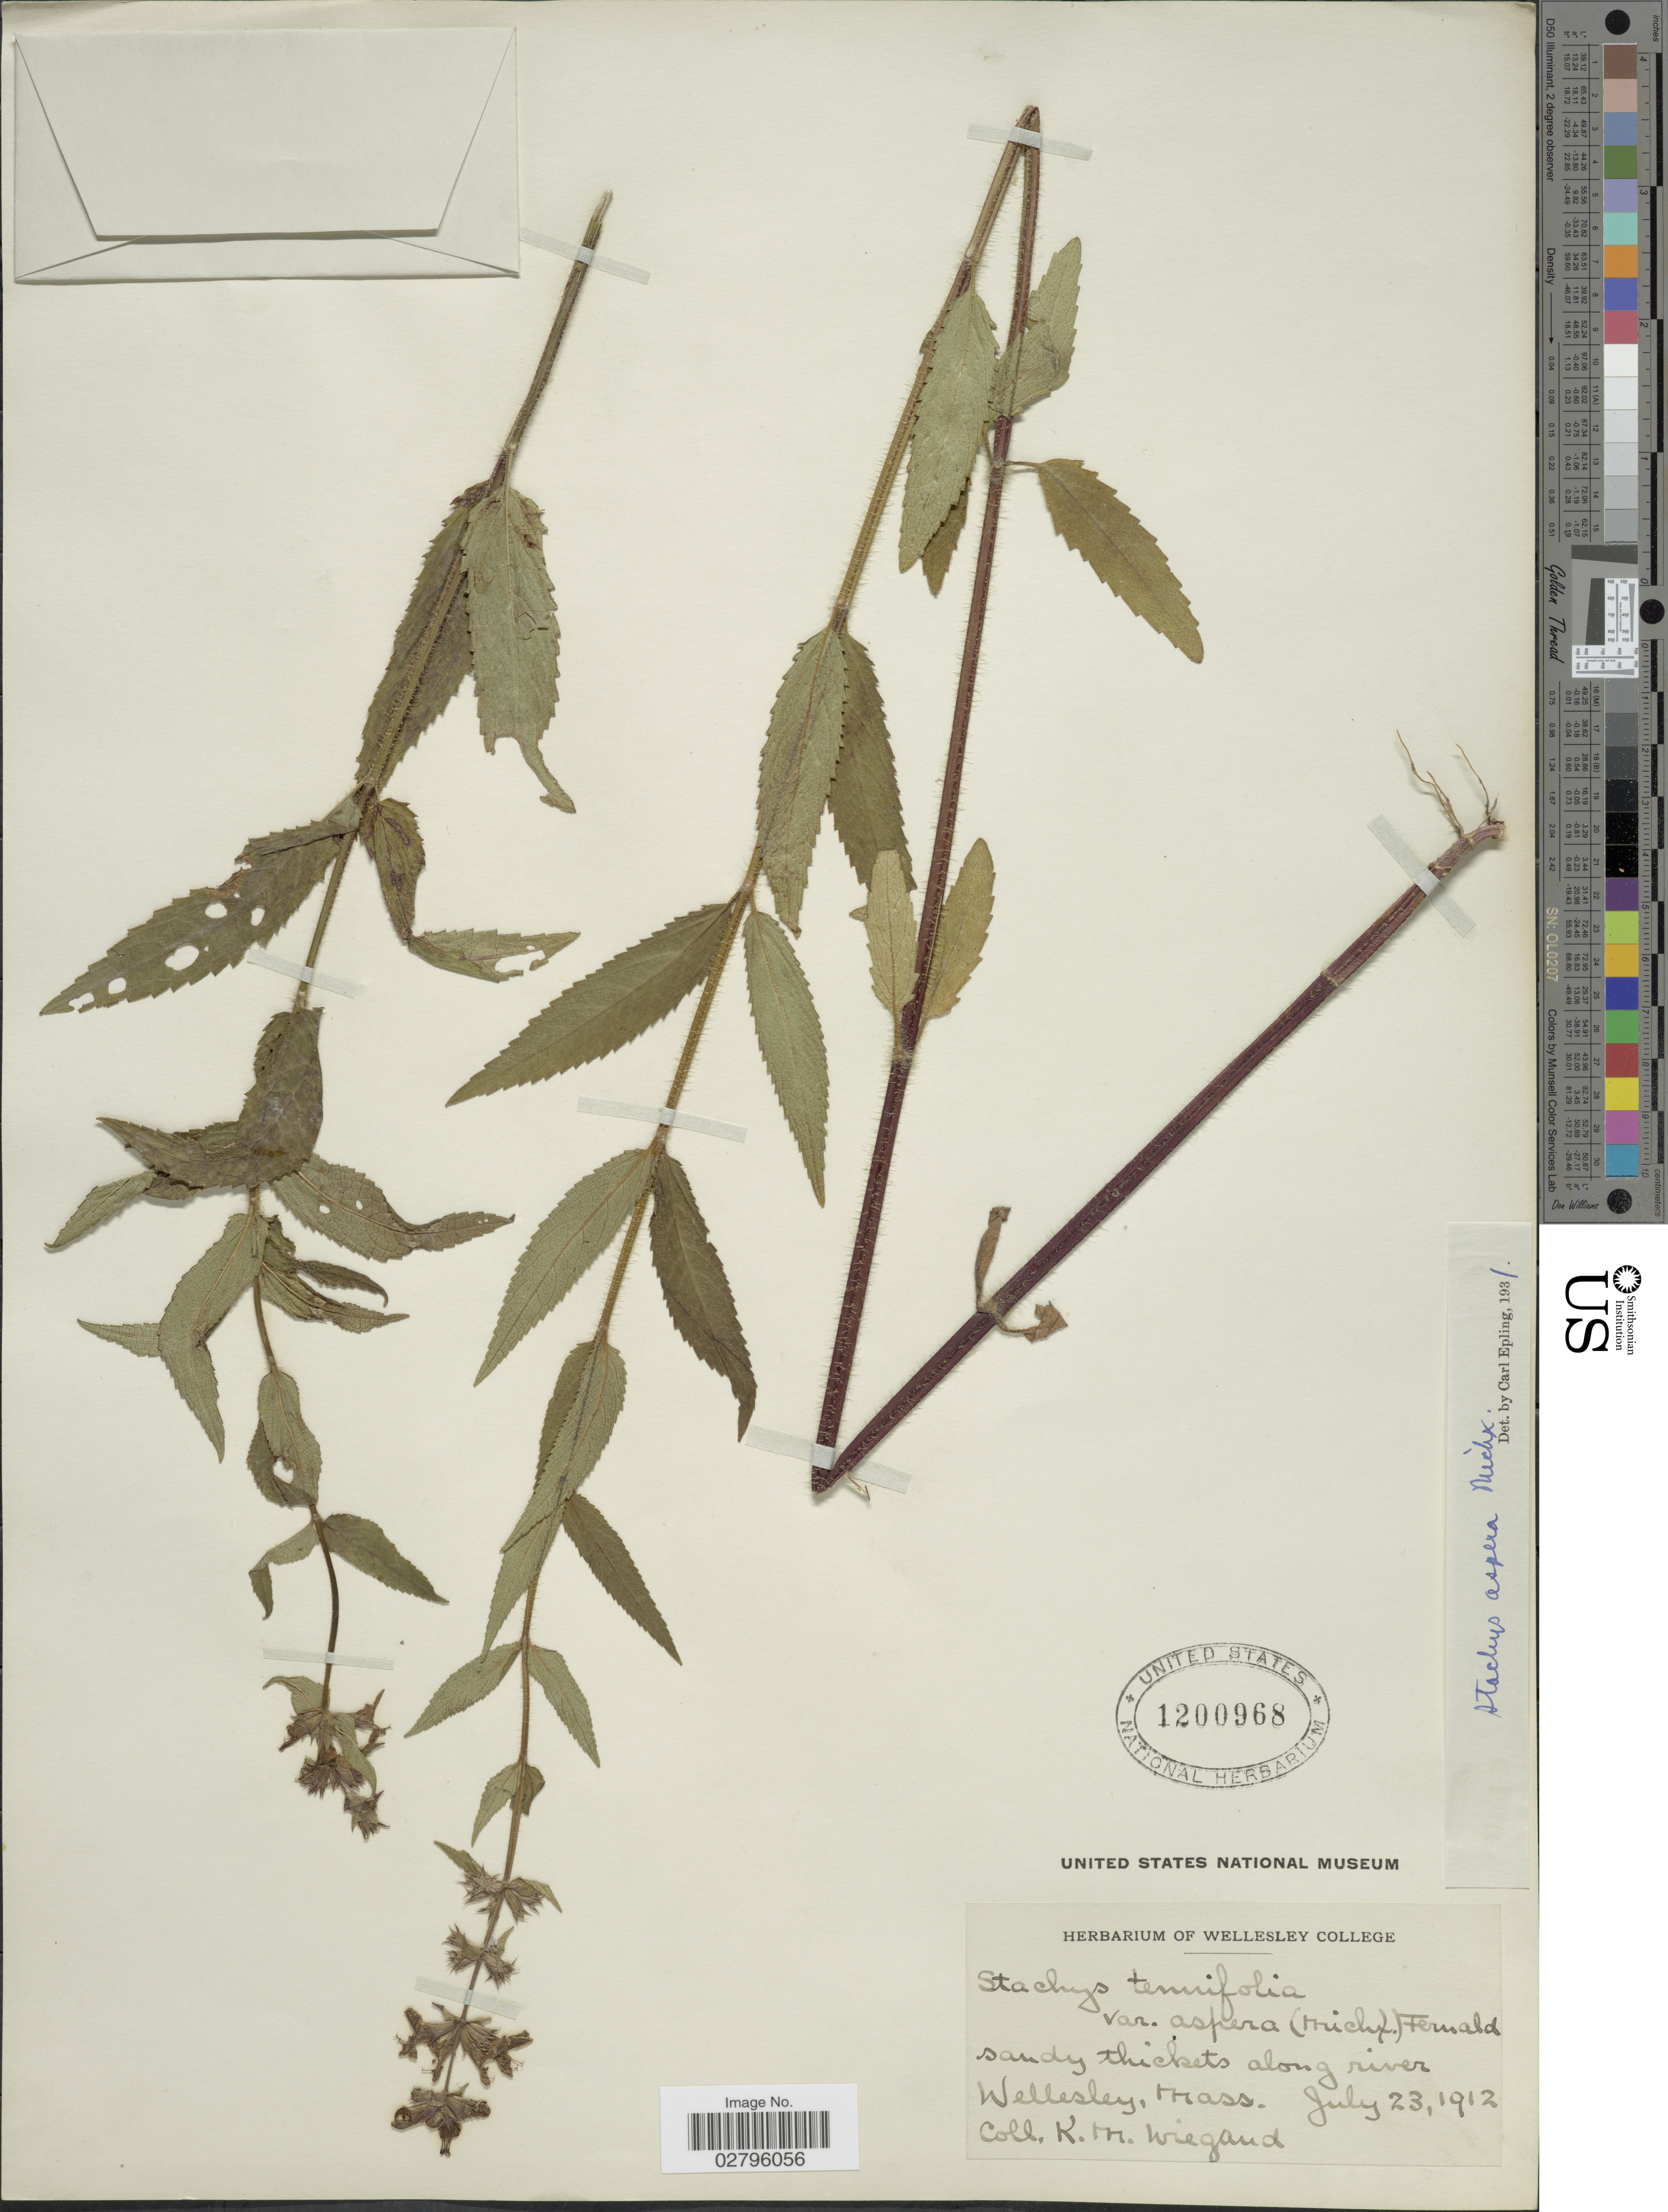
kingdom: Plantae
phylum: Tracheophyta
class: Magnoliopsida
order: Lamiales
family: Lamiaceae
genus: Stachys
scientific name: Stachys aspera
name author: Michx.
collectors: K. M. Wiegand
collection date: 1912-07-23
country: United States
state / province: Massachusetts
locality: Sandy thickets along river Wellesley.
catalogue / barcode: US 1200968